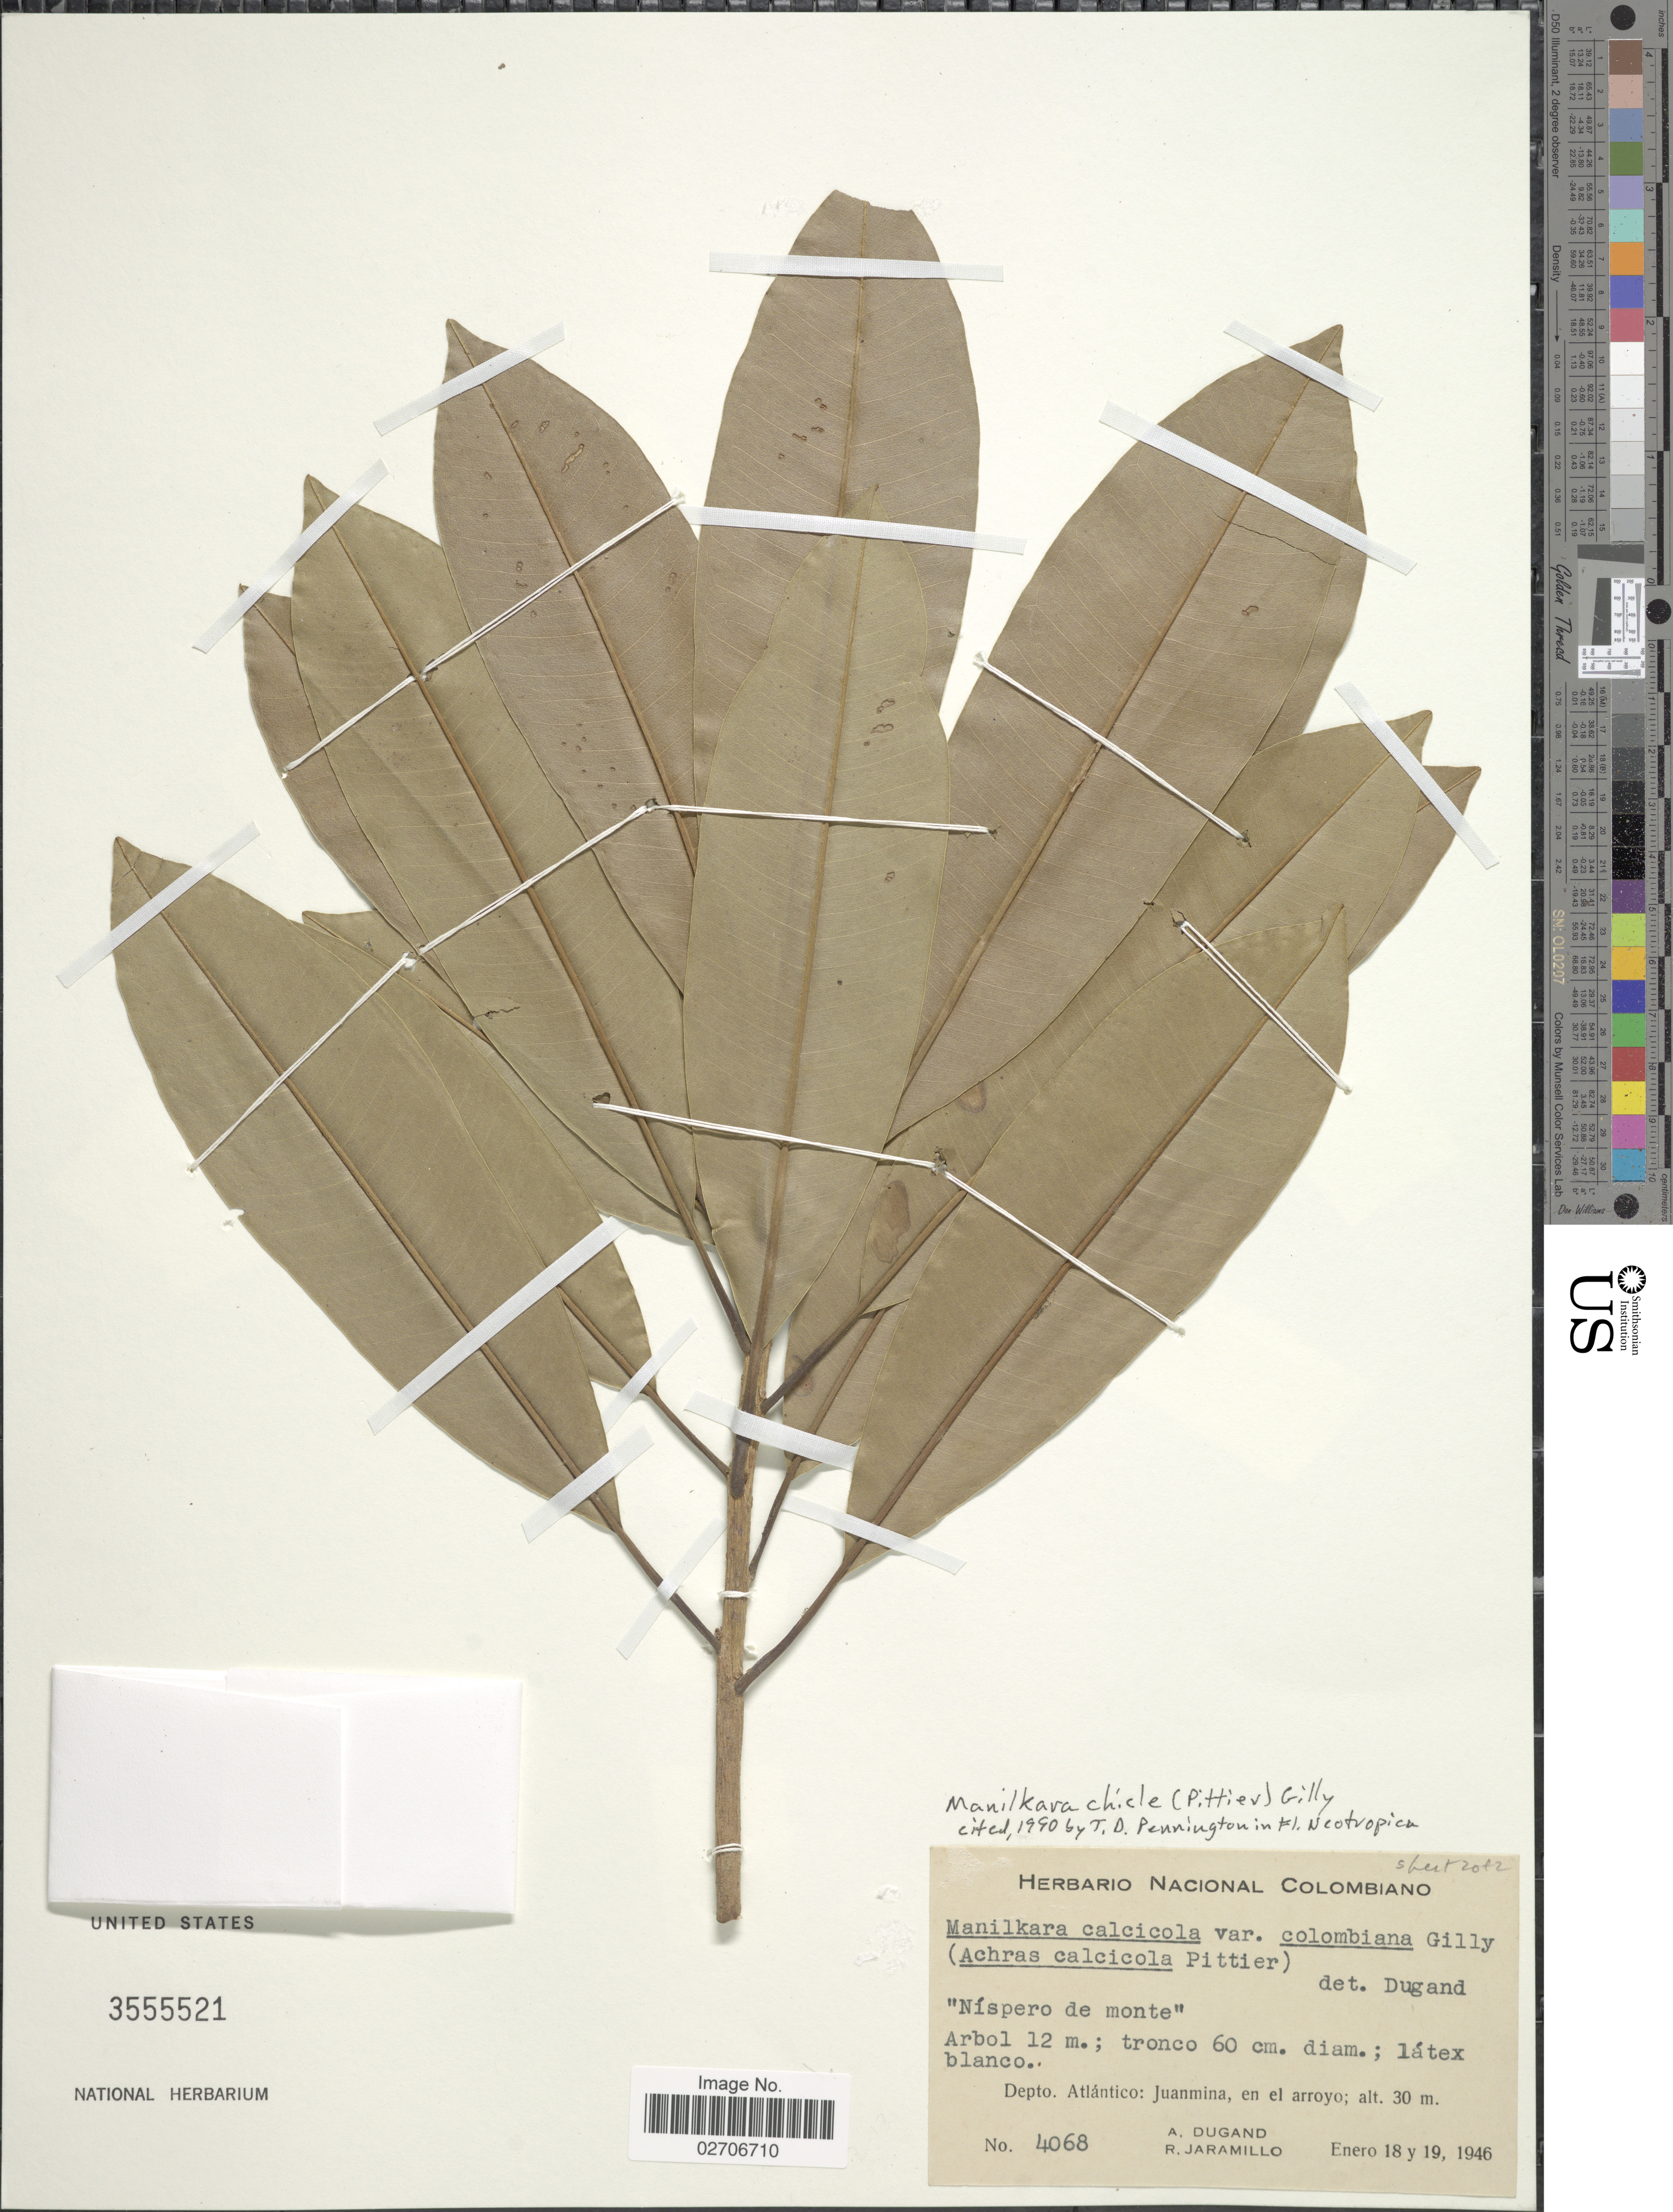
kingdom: Plantae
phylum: Tracheophyta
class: Magnoliopsida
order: Ericales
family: Sapotaceae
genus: Manilkara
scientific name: Manilkara chicle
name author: (Pittier) Gilly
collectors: A. Dugand & R. Jaramillo M.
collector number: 4068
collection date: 1946-01-18/1946-01-19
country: Colombia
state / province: Atlántico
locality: Depto. Atlantico: Juanmina, en el arroyo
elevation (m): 30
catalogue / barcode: US 3555521